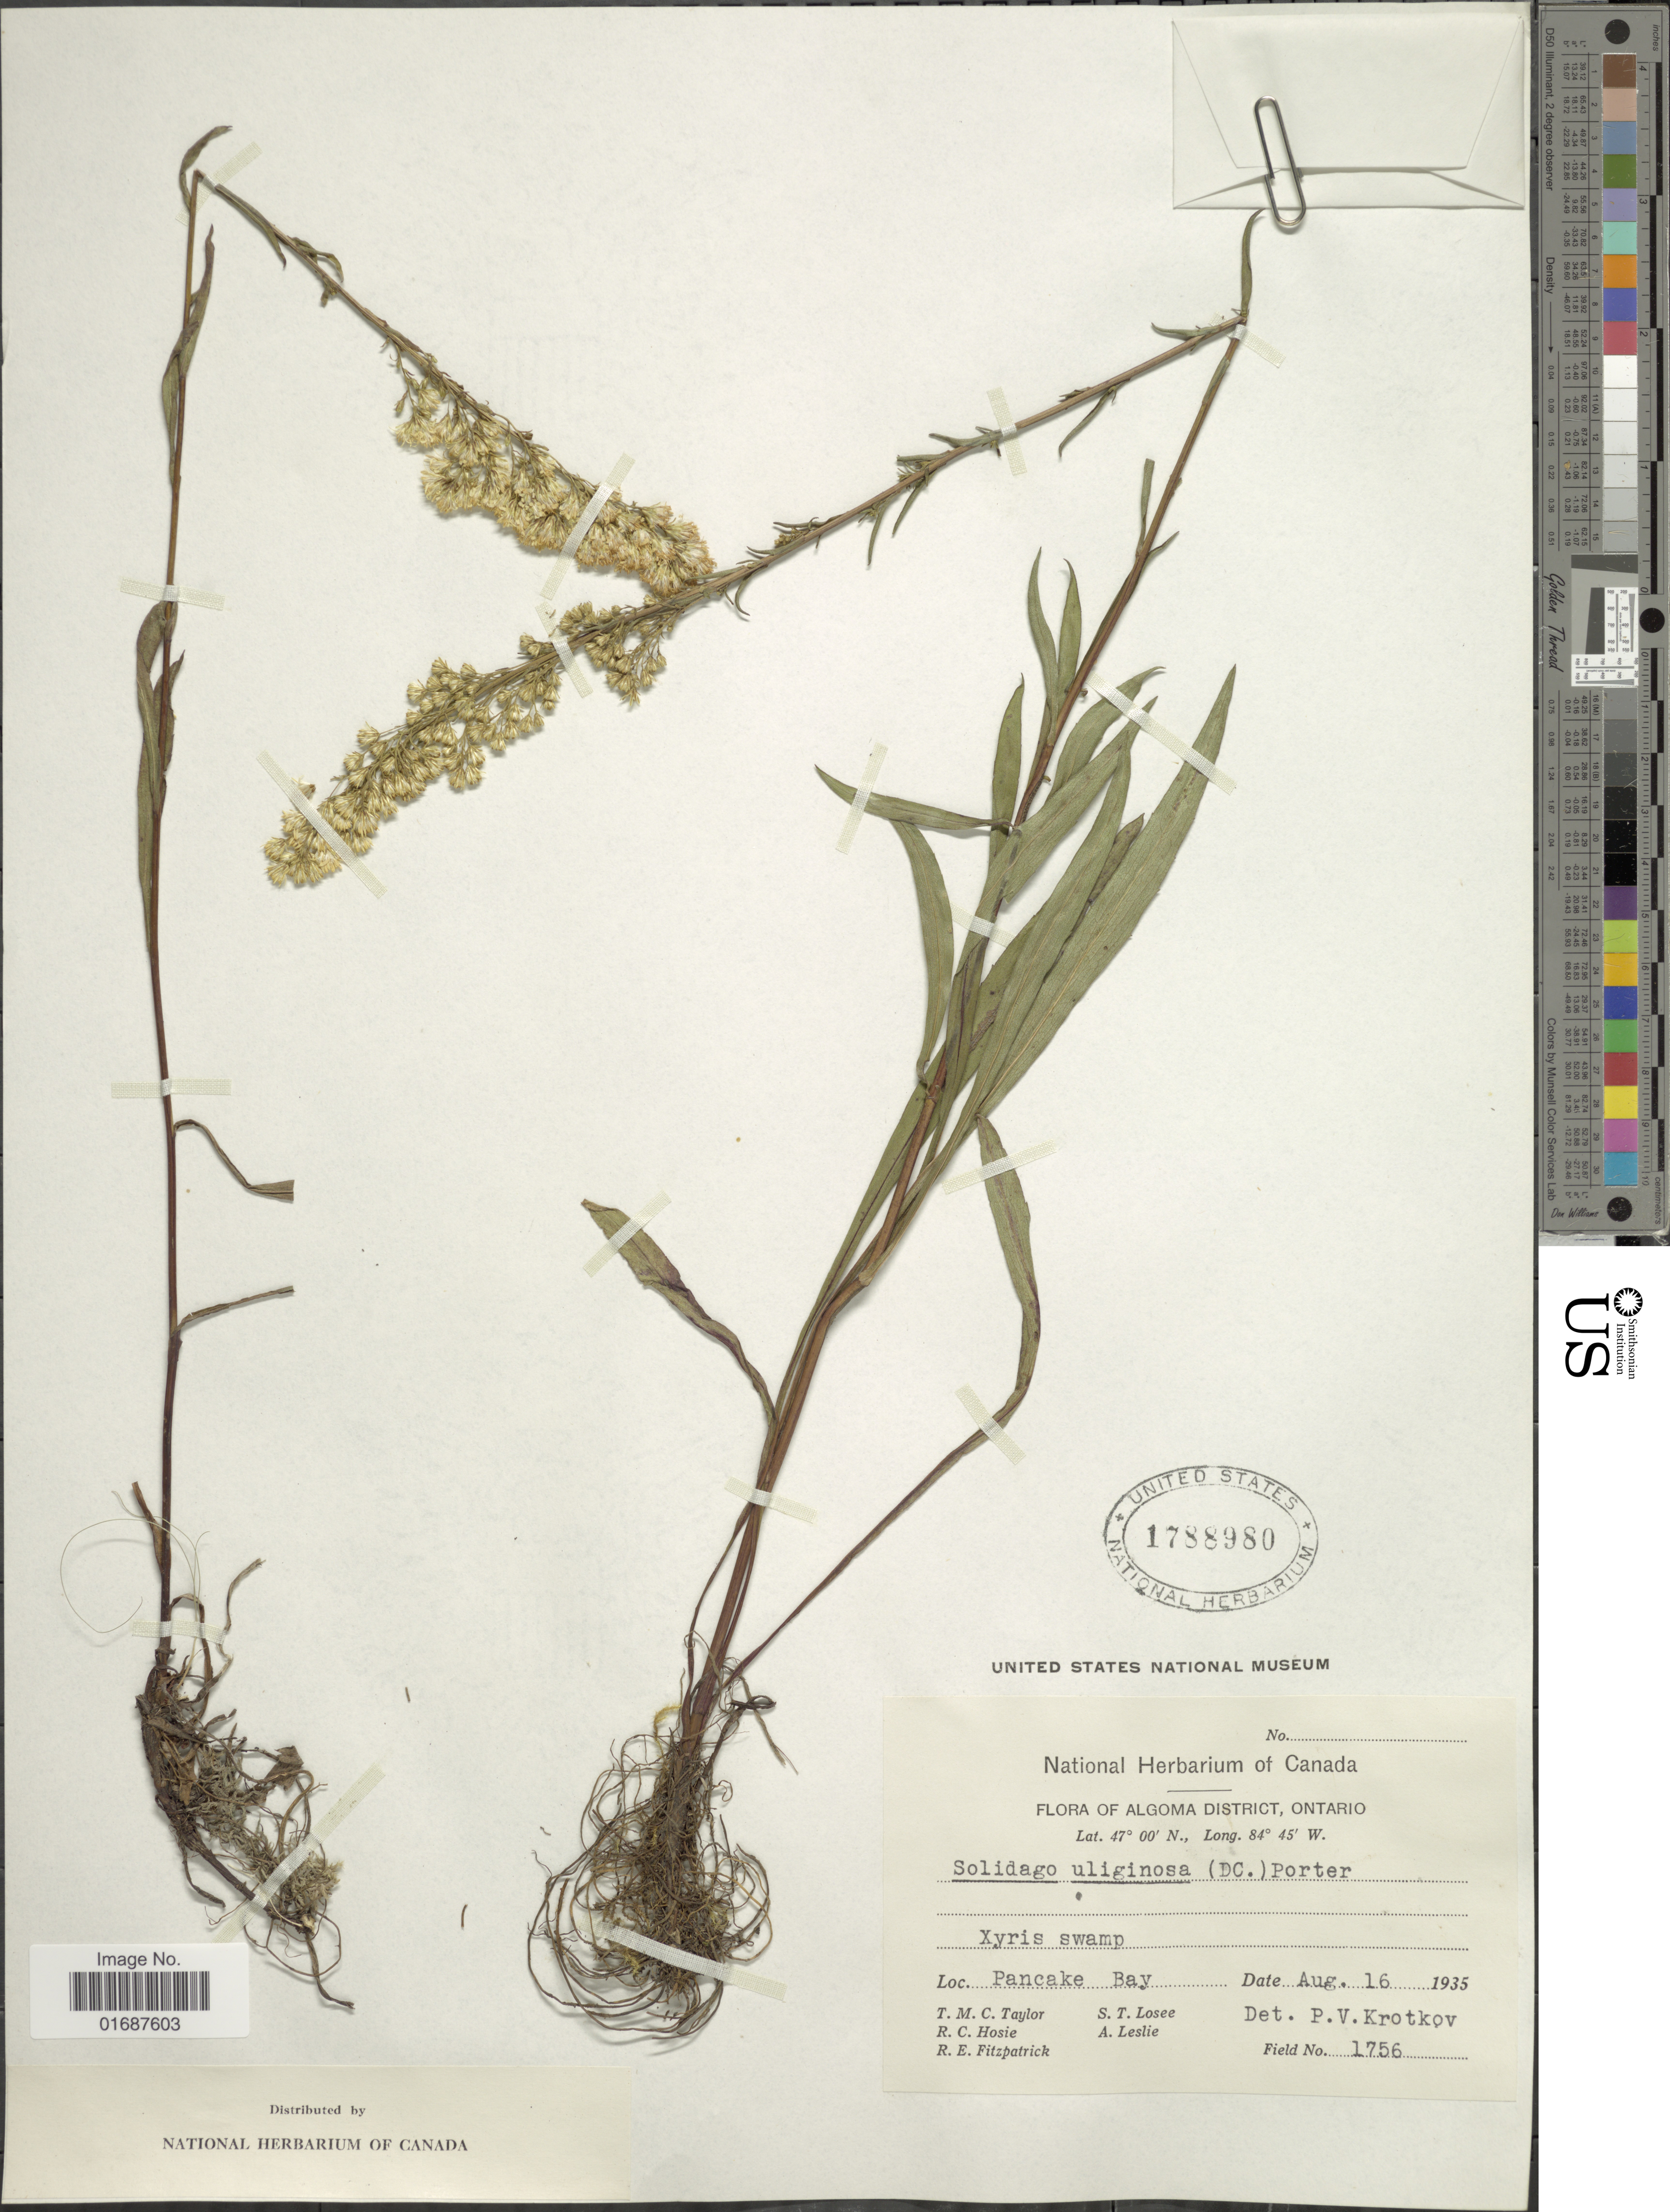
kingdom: Plantae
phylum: Tracheophyta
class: Magnoliopsida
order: Asterales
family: Asteraceae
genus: Solidago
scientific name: Solidago uliginosa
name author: Nutt.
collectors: T. M. C. Taylor, R. Hosie, R. Fitzpatrick, S. Losee & A. Leslie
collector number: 1756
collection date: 1935-08-16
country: Canada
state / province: Ontario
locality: Algoma District. Xytris swamp. Pancake Bay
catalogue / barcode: US 1788980